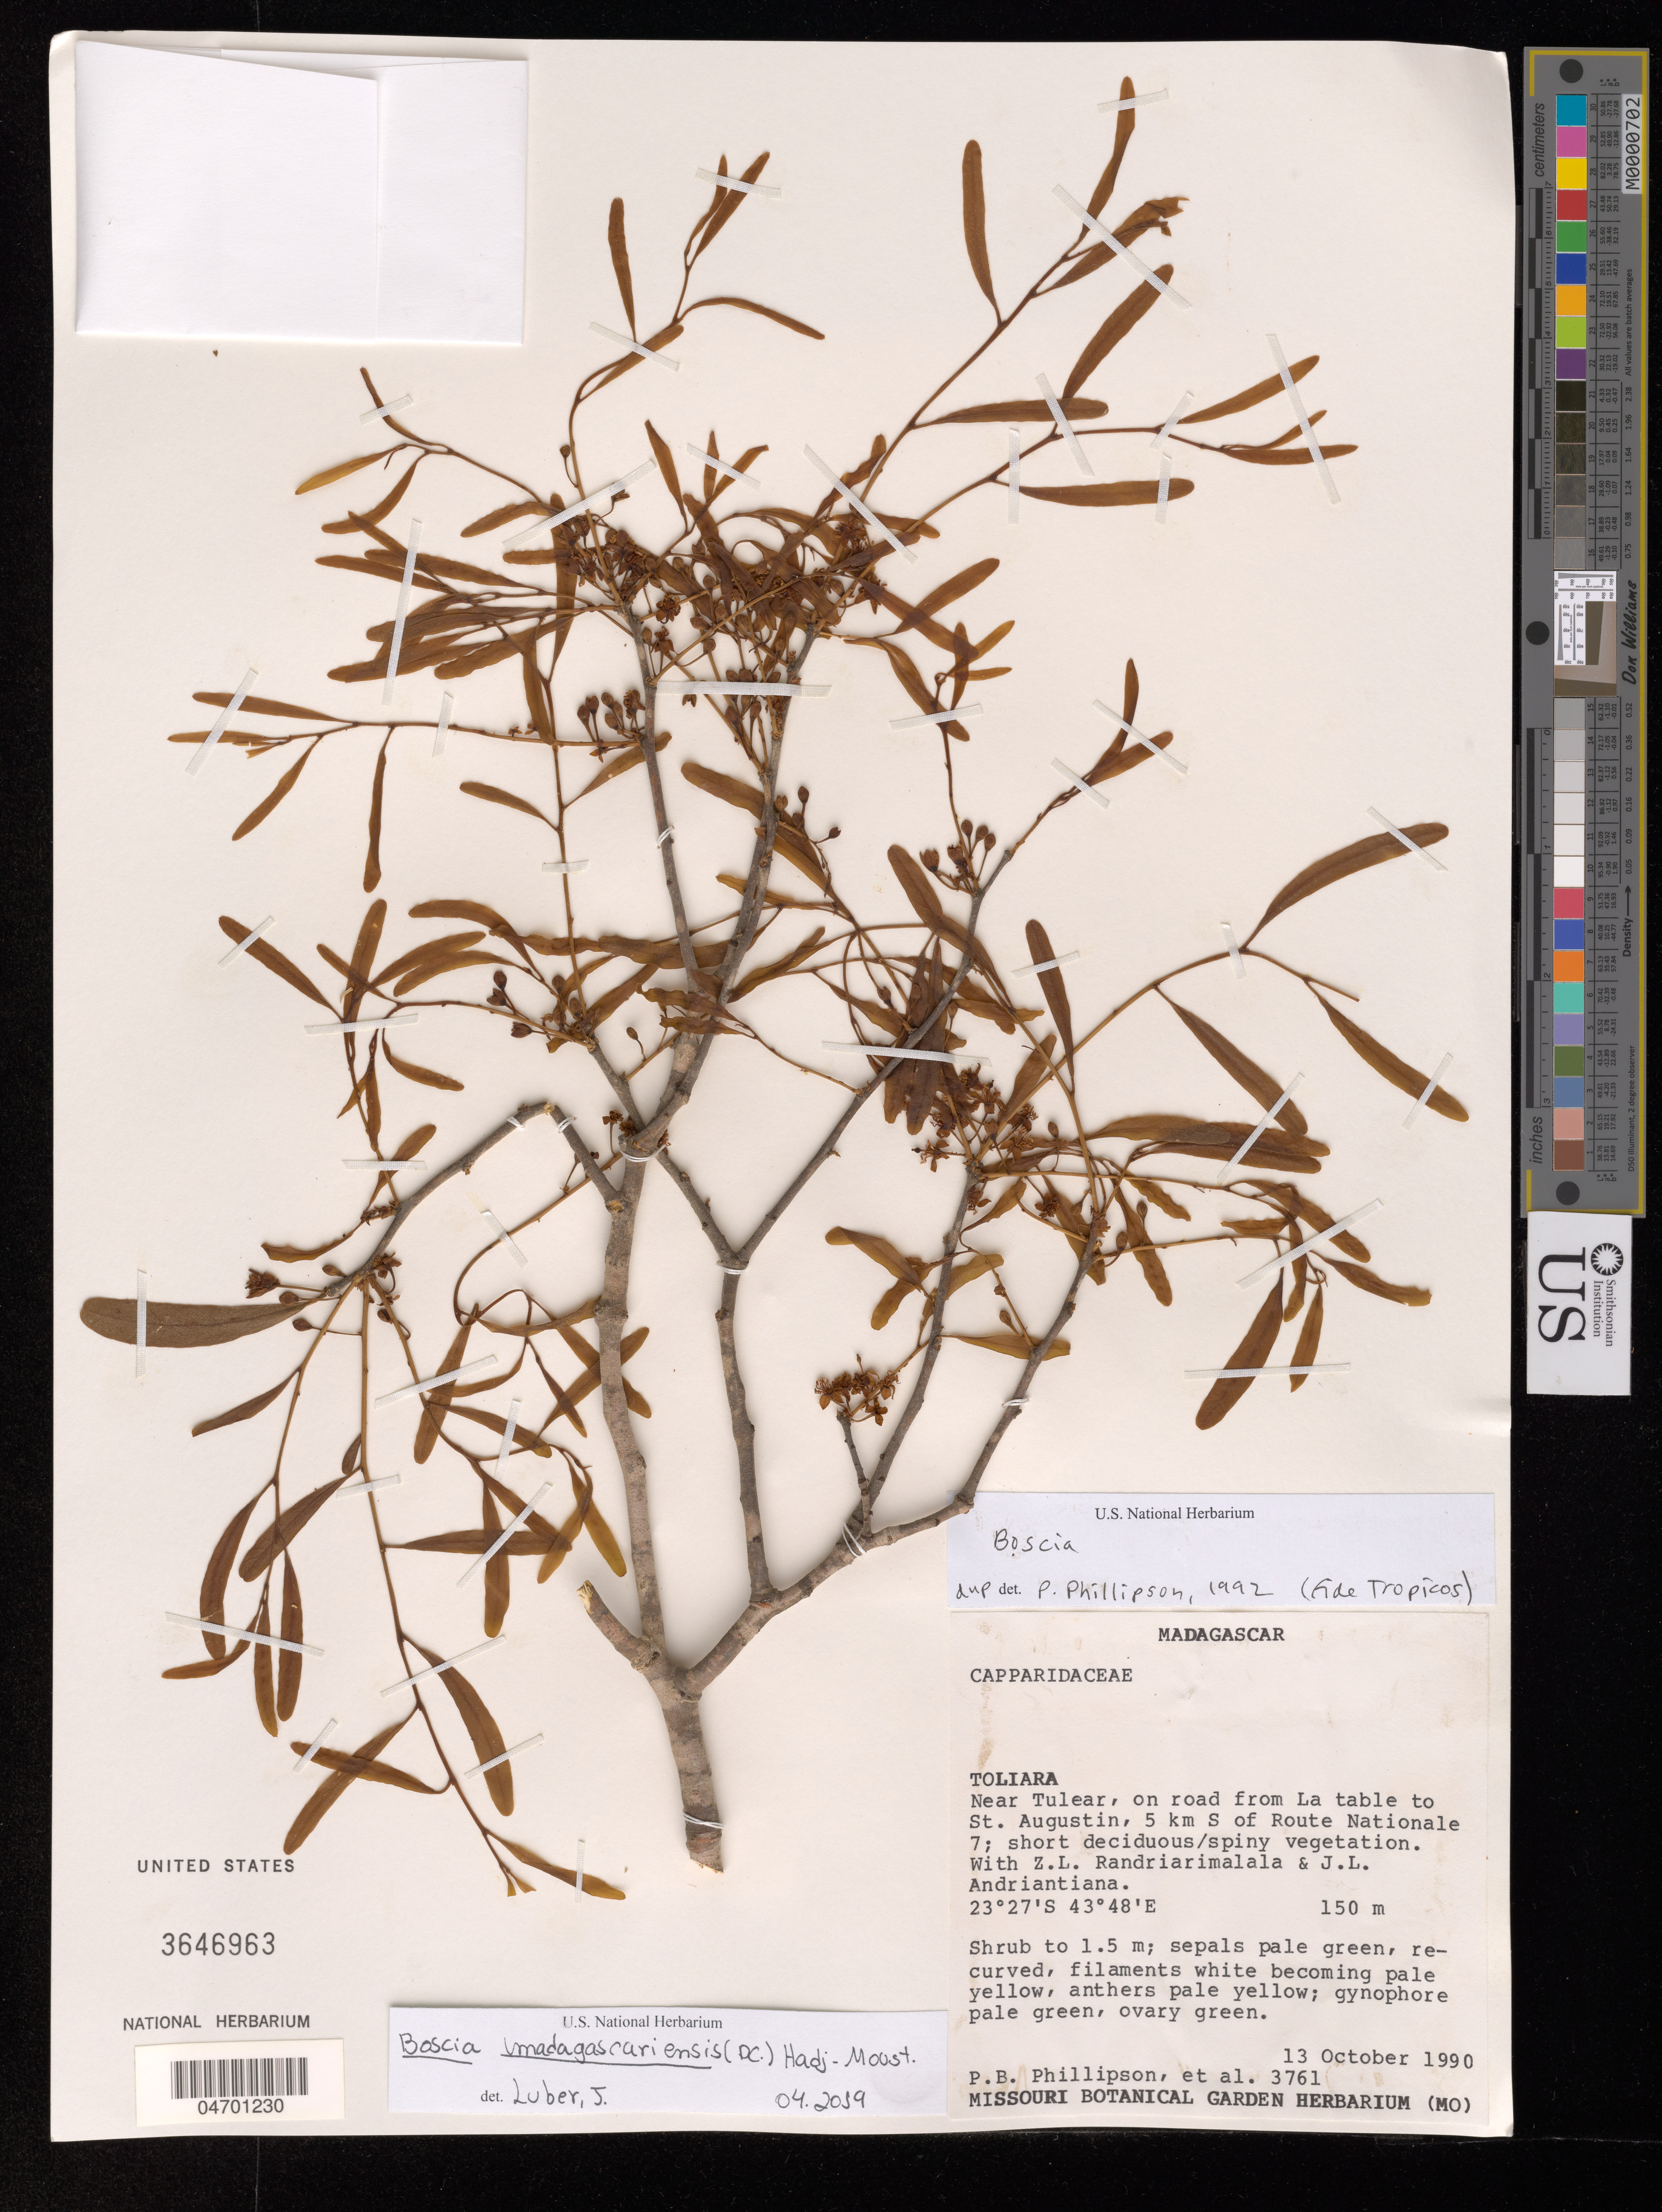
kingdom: Plantae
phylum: Tracheophyta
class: Magnoliopsida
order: Brassicales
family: Capparaceae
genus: Boscia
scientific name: Boscia madagascariensis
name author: (DC.) Hadj-Moust.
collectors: P. B. Phillipson, Z. Randriarimalala & J. Andriantiana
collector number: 3761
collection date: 1990-10-13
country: Madagascar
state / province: Toliara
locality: Near Tulear, on road from La table to St. Augustin, 5 km S of Route Nationale 7.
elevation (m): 150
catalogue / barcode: US 3646963